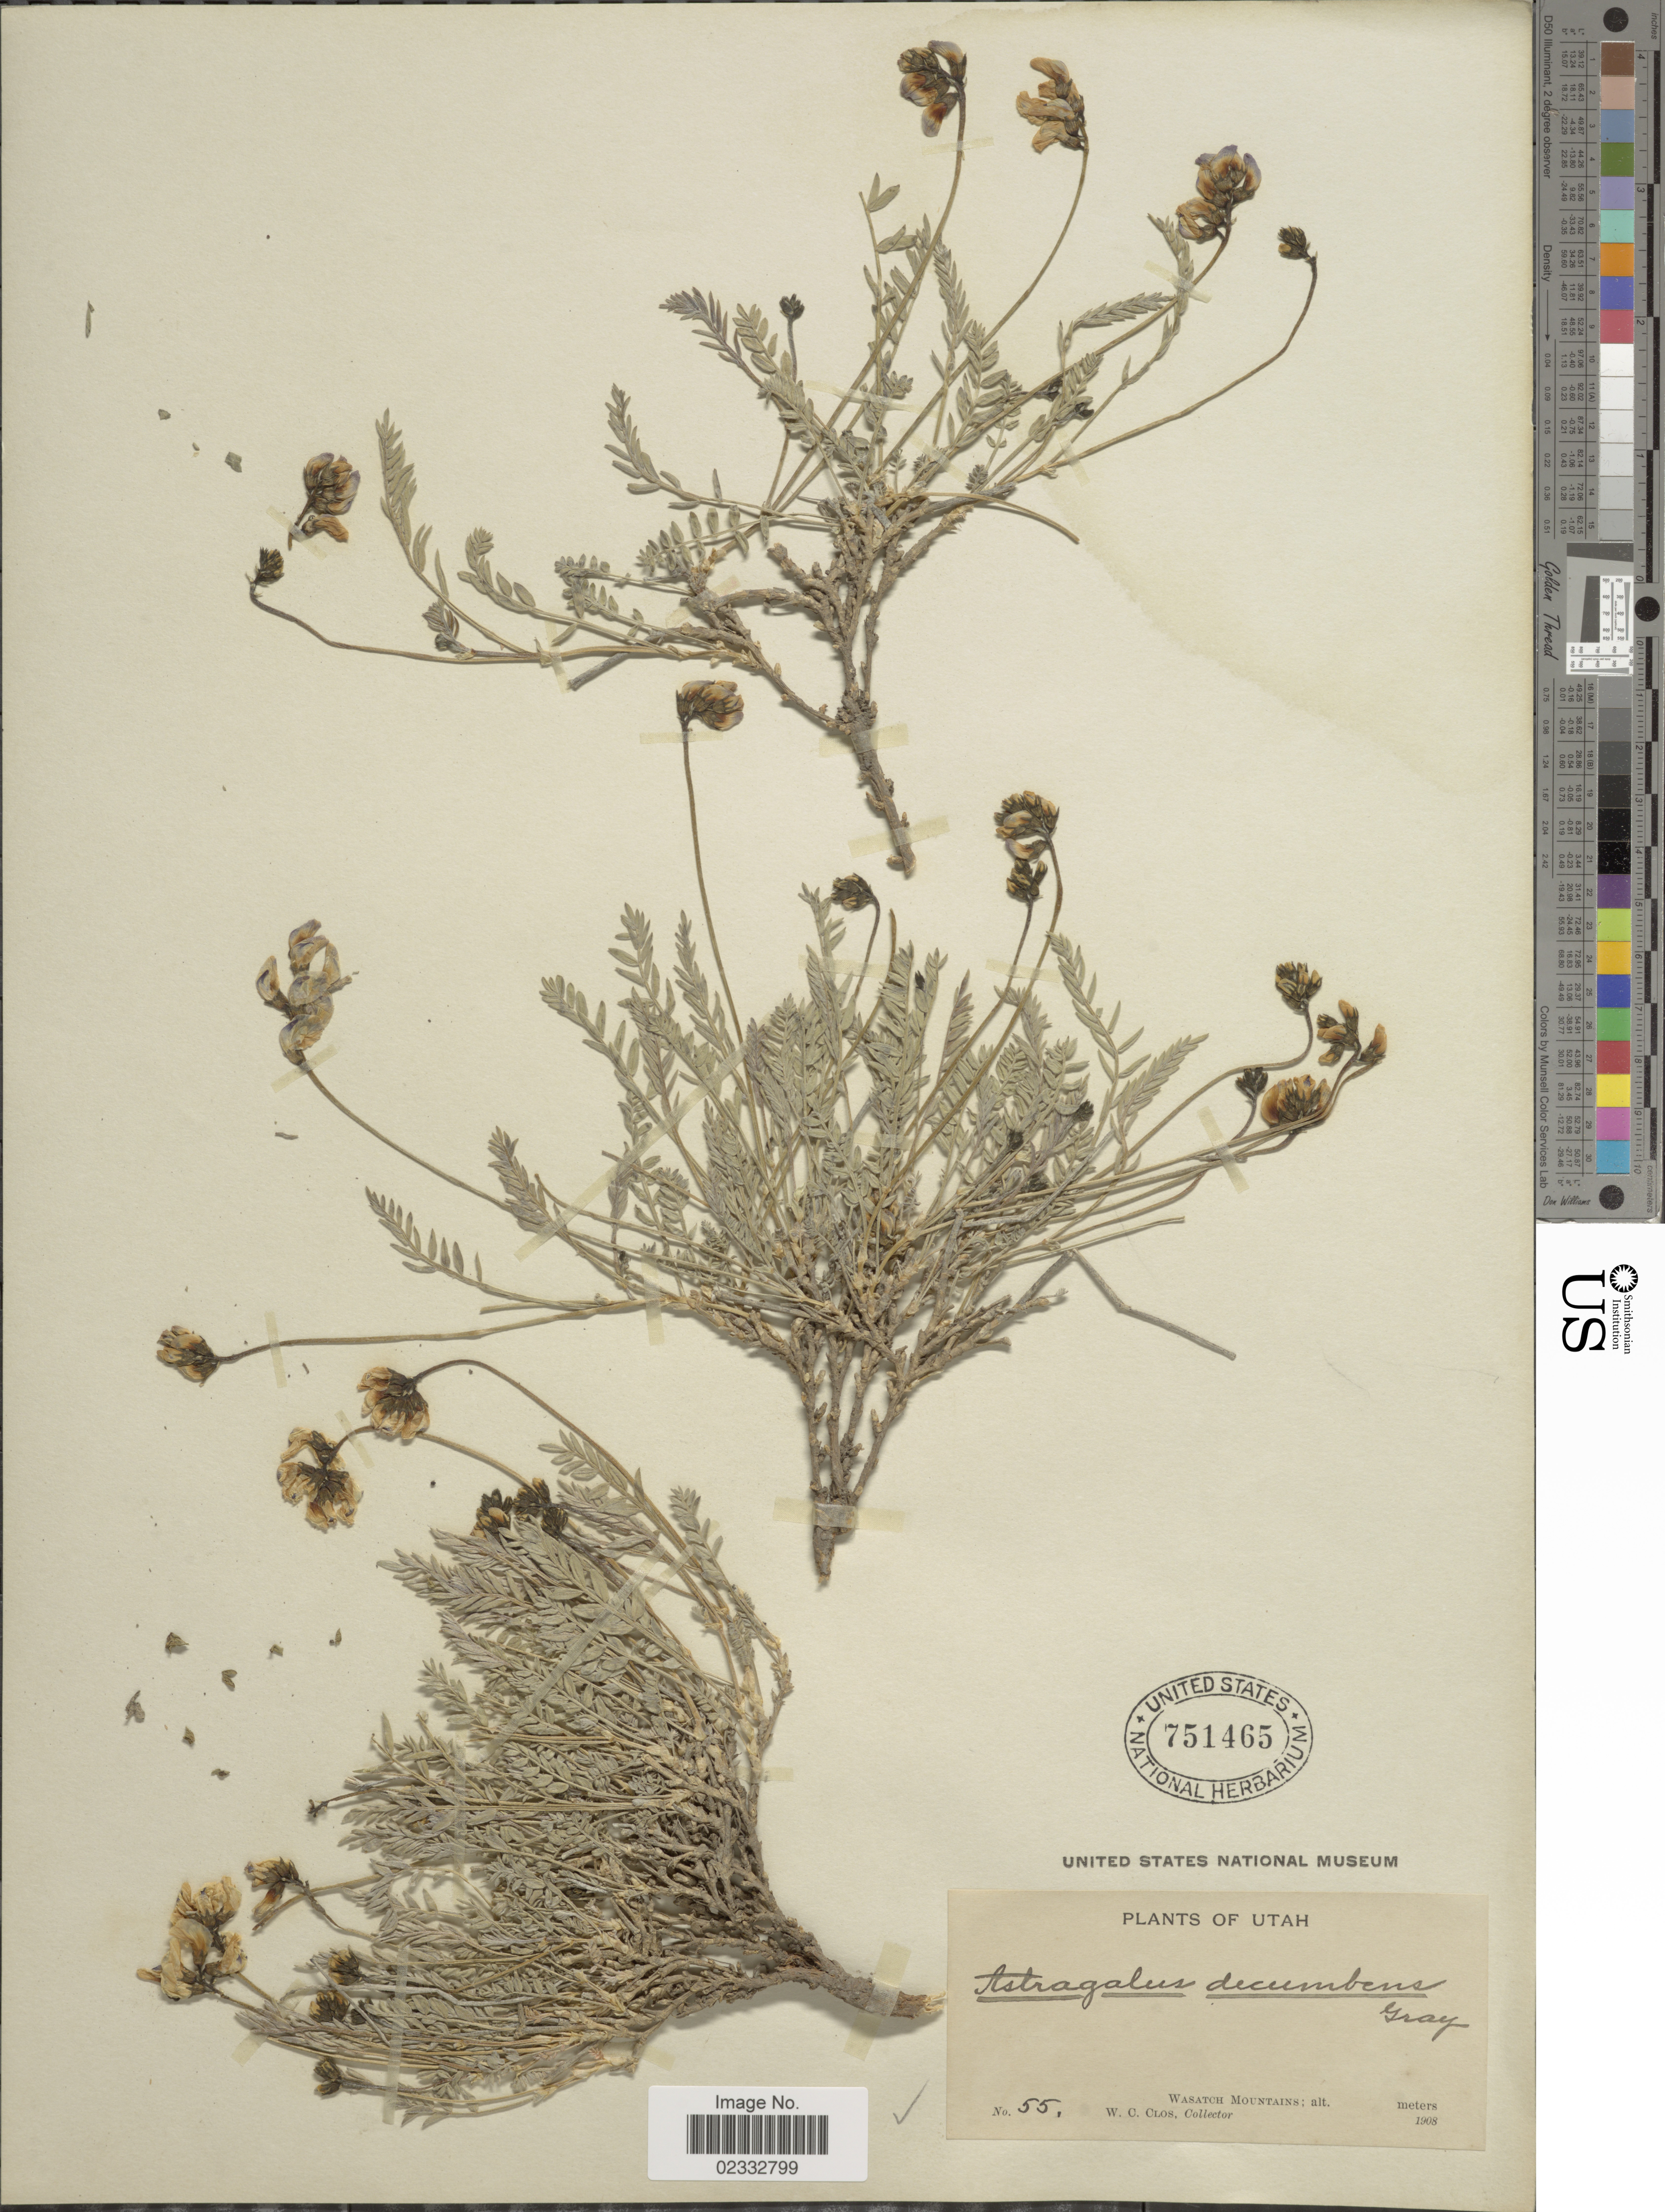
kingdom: Plantae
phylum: Tracheophyta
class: Magnoliopsida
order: Fabales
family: Fabaceae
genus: Astragalus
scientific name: Astragalus microcarpus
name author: A. DC.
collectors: W. C. Clos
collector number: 55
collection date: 1908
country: United States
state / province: Utah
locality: Wasatch Mountains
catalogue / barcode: US 751465